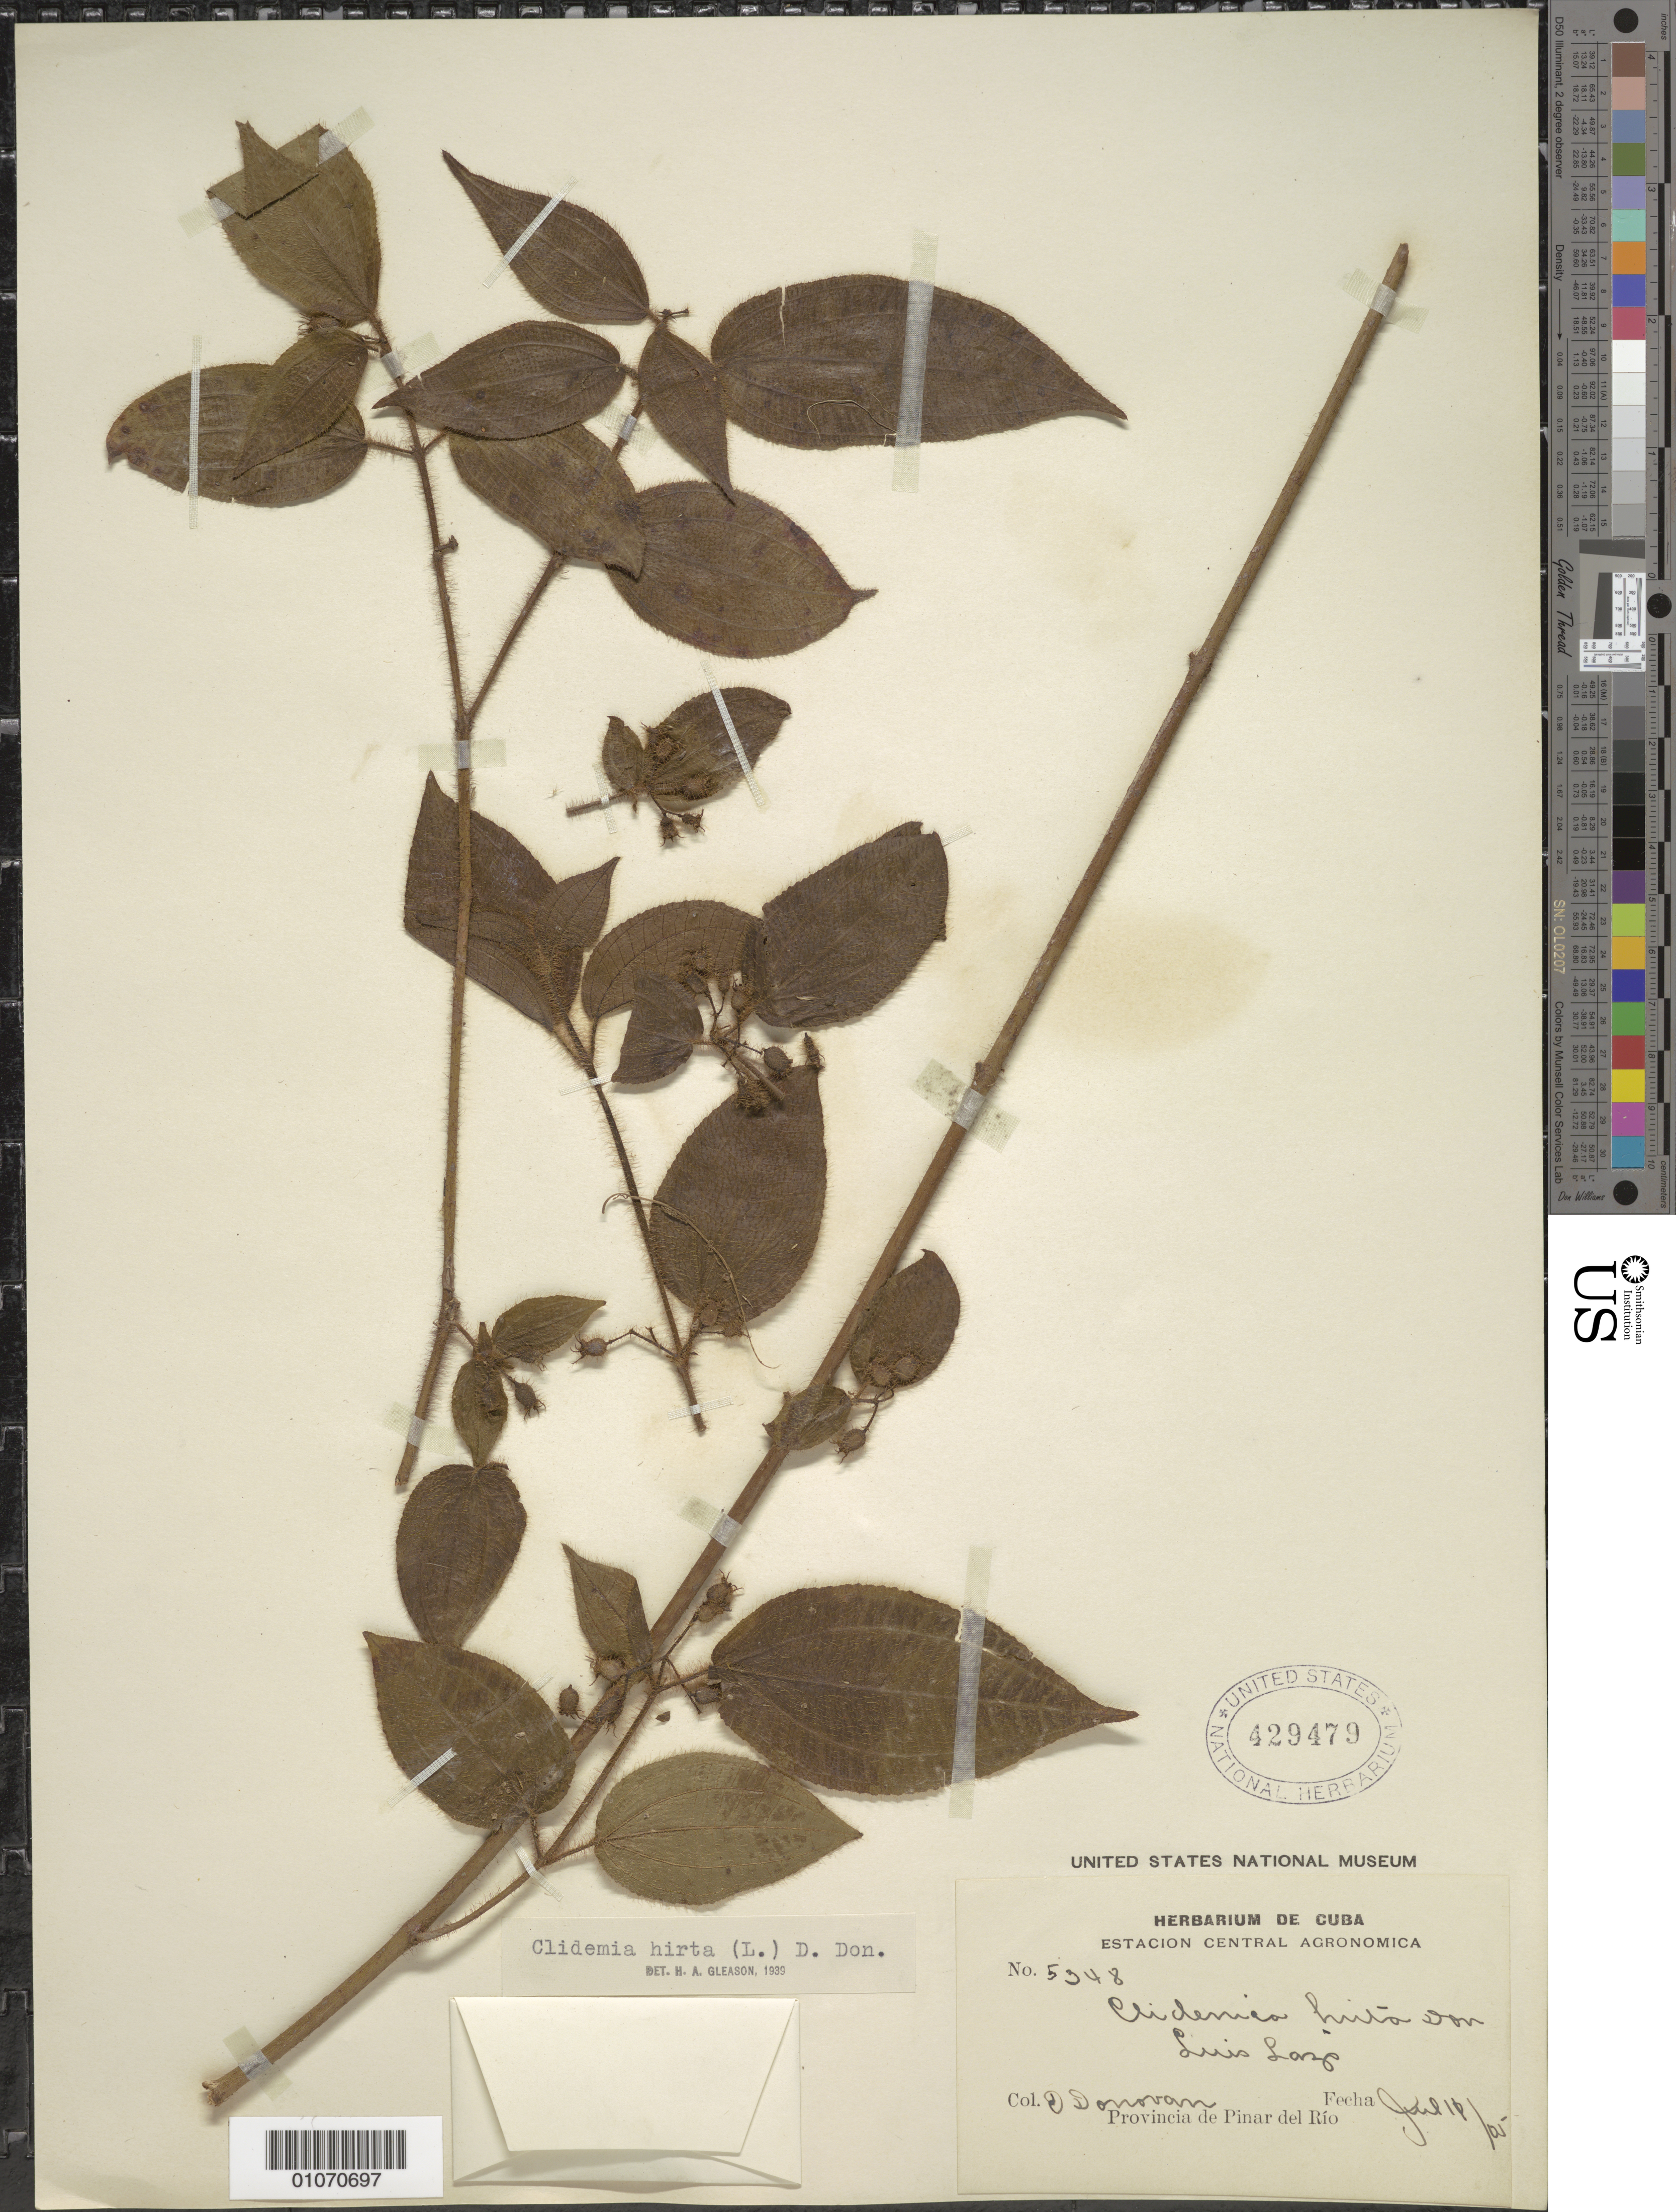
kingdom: Plantae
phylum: Tracheophyta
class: Magnoliopsida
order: Myrtales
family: Melastomataceae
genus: Clidemia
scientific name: Clidemia hirta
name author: (L.) D. Don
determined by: Gleason, H. A.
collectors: E. O'Donovan & C. F. Baker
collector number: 5348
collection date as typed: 11 Jul 1905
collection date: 1905-07-11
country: Cuba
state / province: Pinar del Río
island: Cuba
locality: Luis Lazo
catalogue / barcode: US 429479